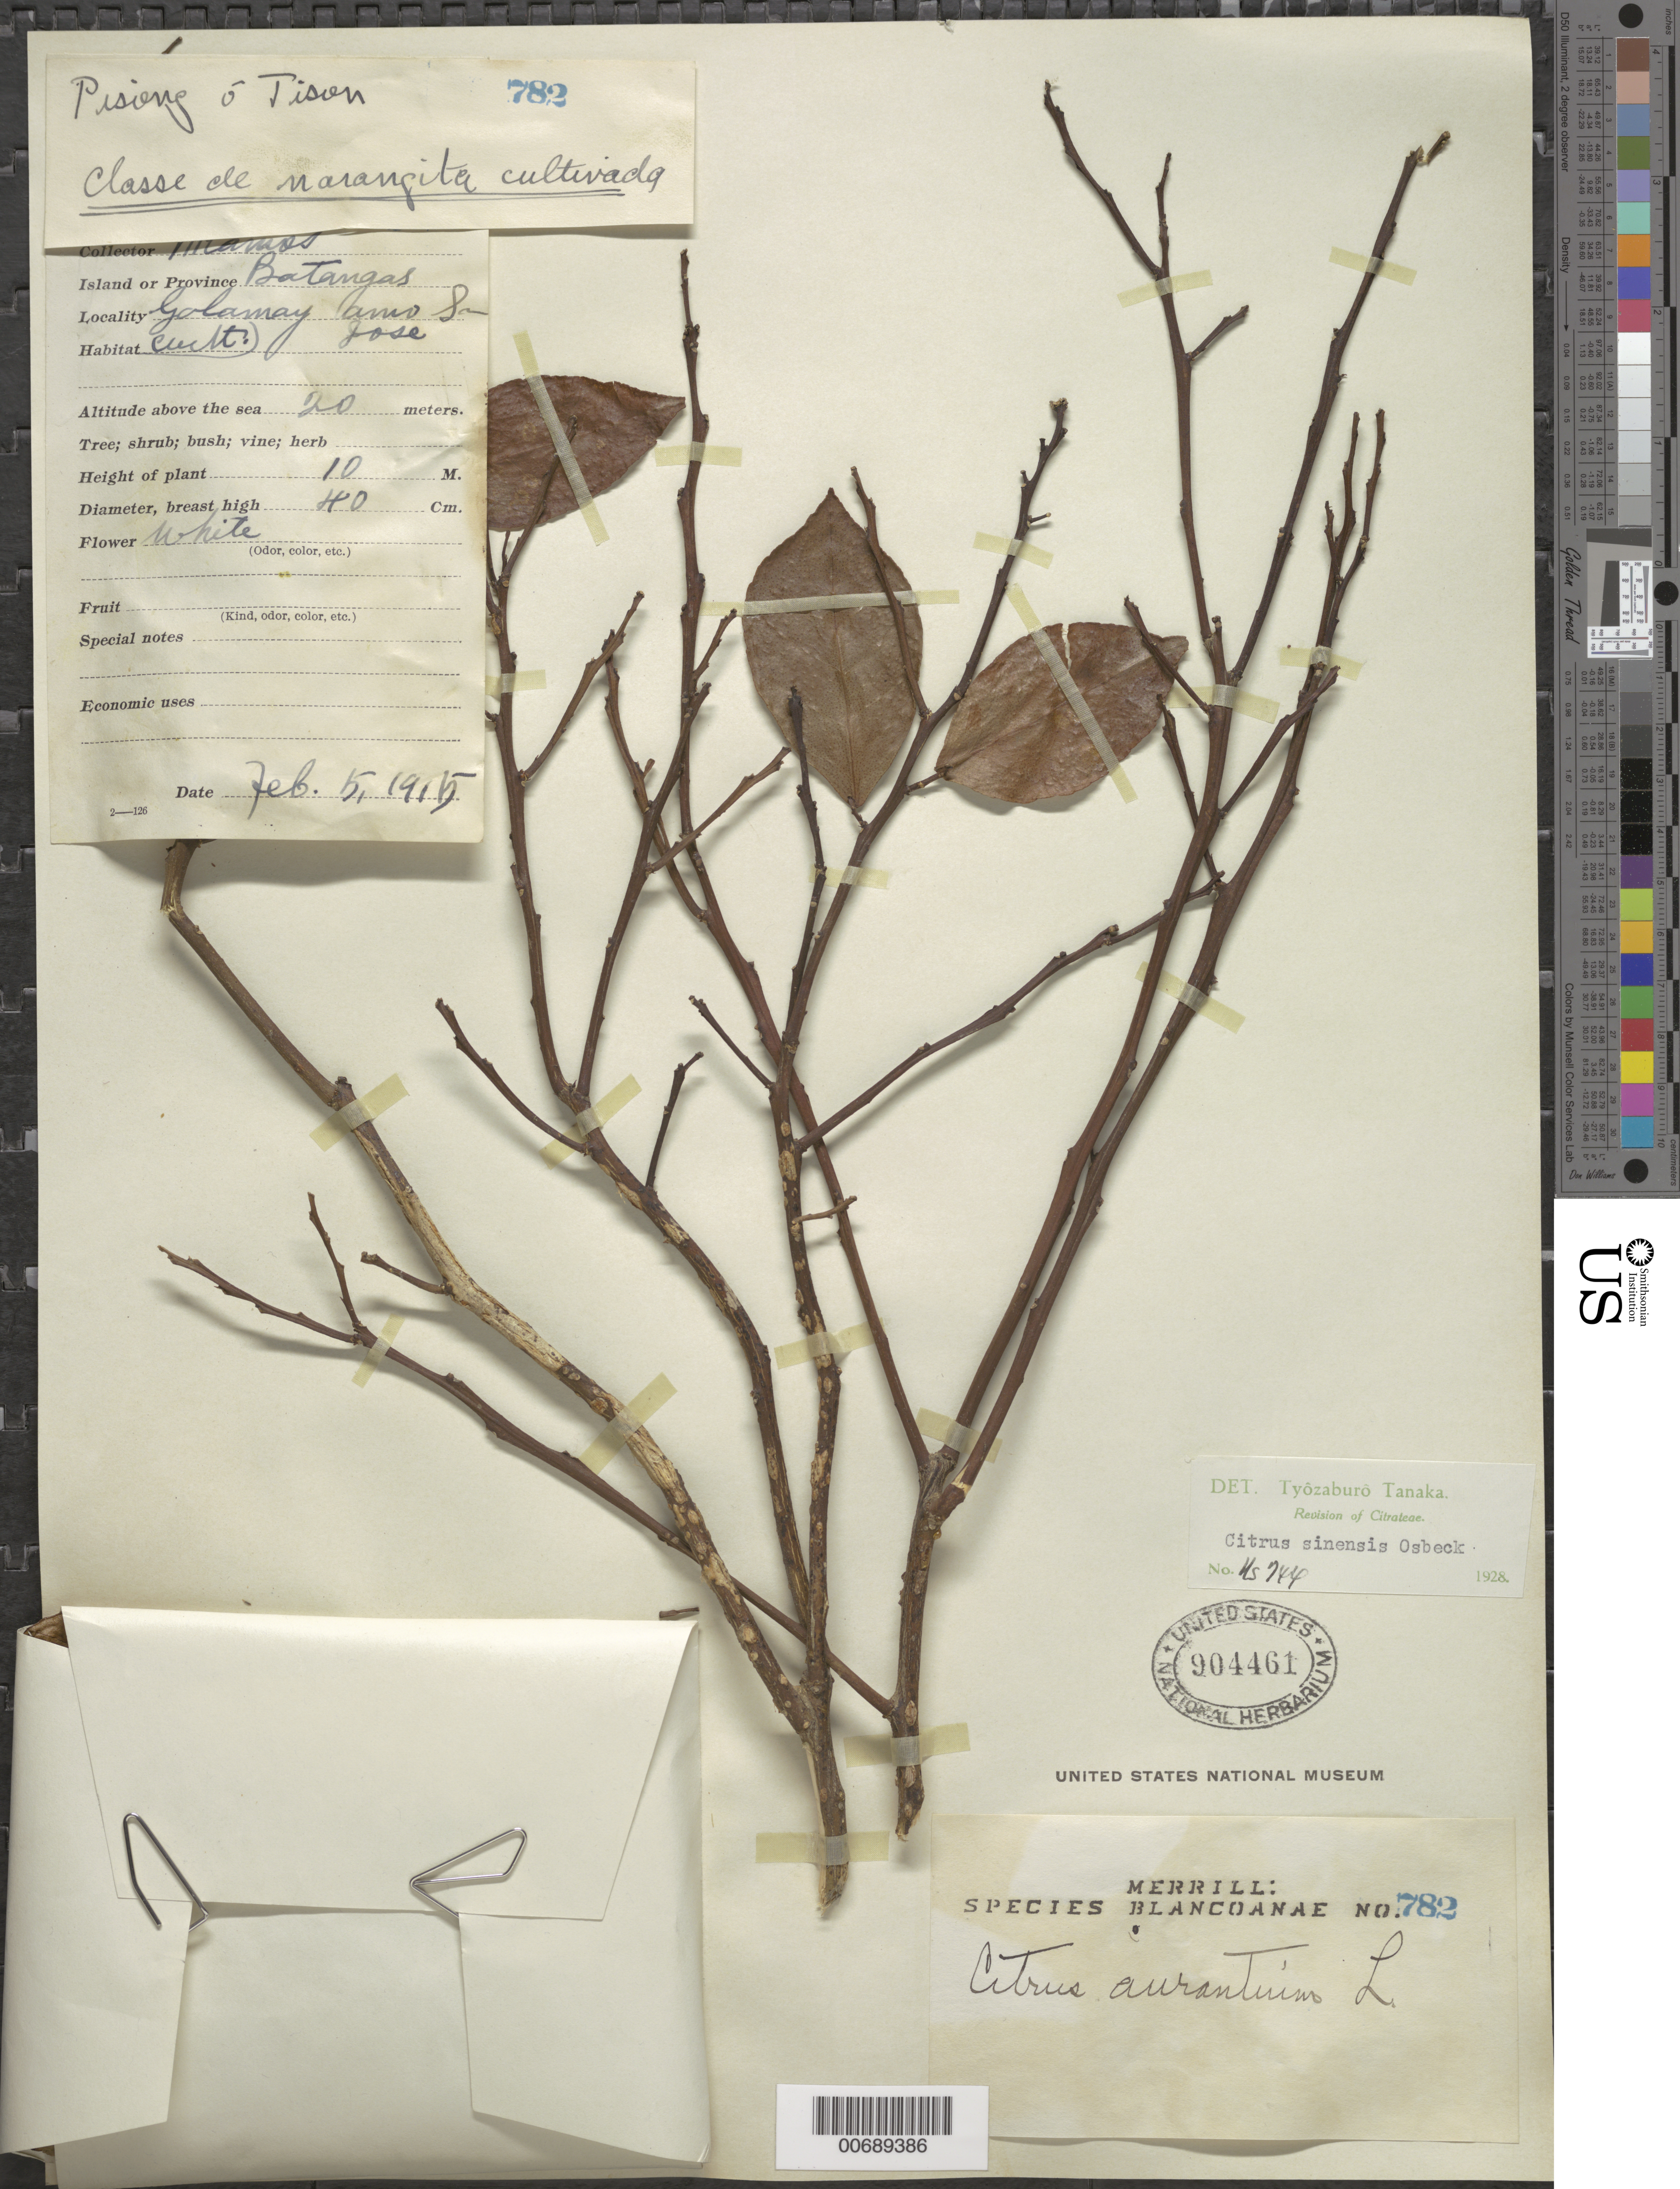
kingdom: Plantae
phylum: Tracheophyta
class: Magnoliopsida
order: Sapindales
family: Rutaceae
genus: Citrus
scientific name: Citrus x sinensis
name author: (L.) Osbeck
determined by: Tanaka, --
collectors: M. Ramos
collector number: Sp. Blancoan. 0782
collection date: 1914-08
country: Philippines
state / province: Calabarzon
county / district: Batangas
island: Luzon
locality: Golamay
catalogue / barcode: US 904461